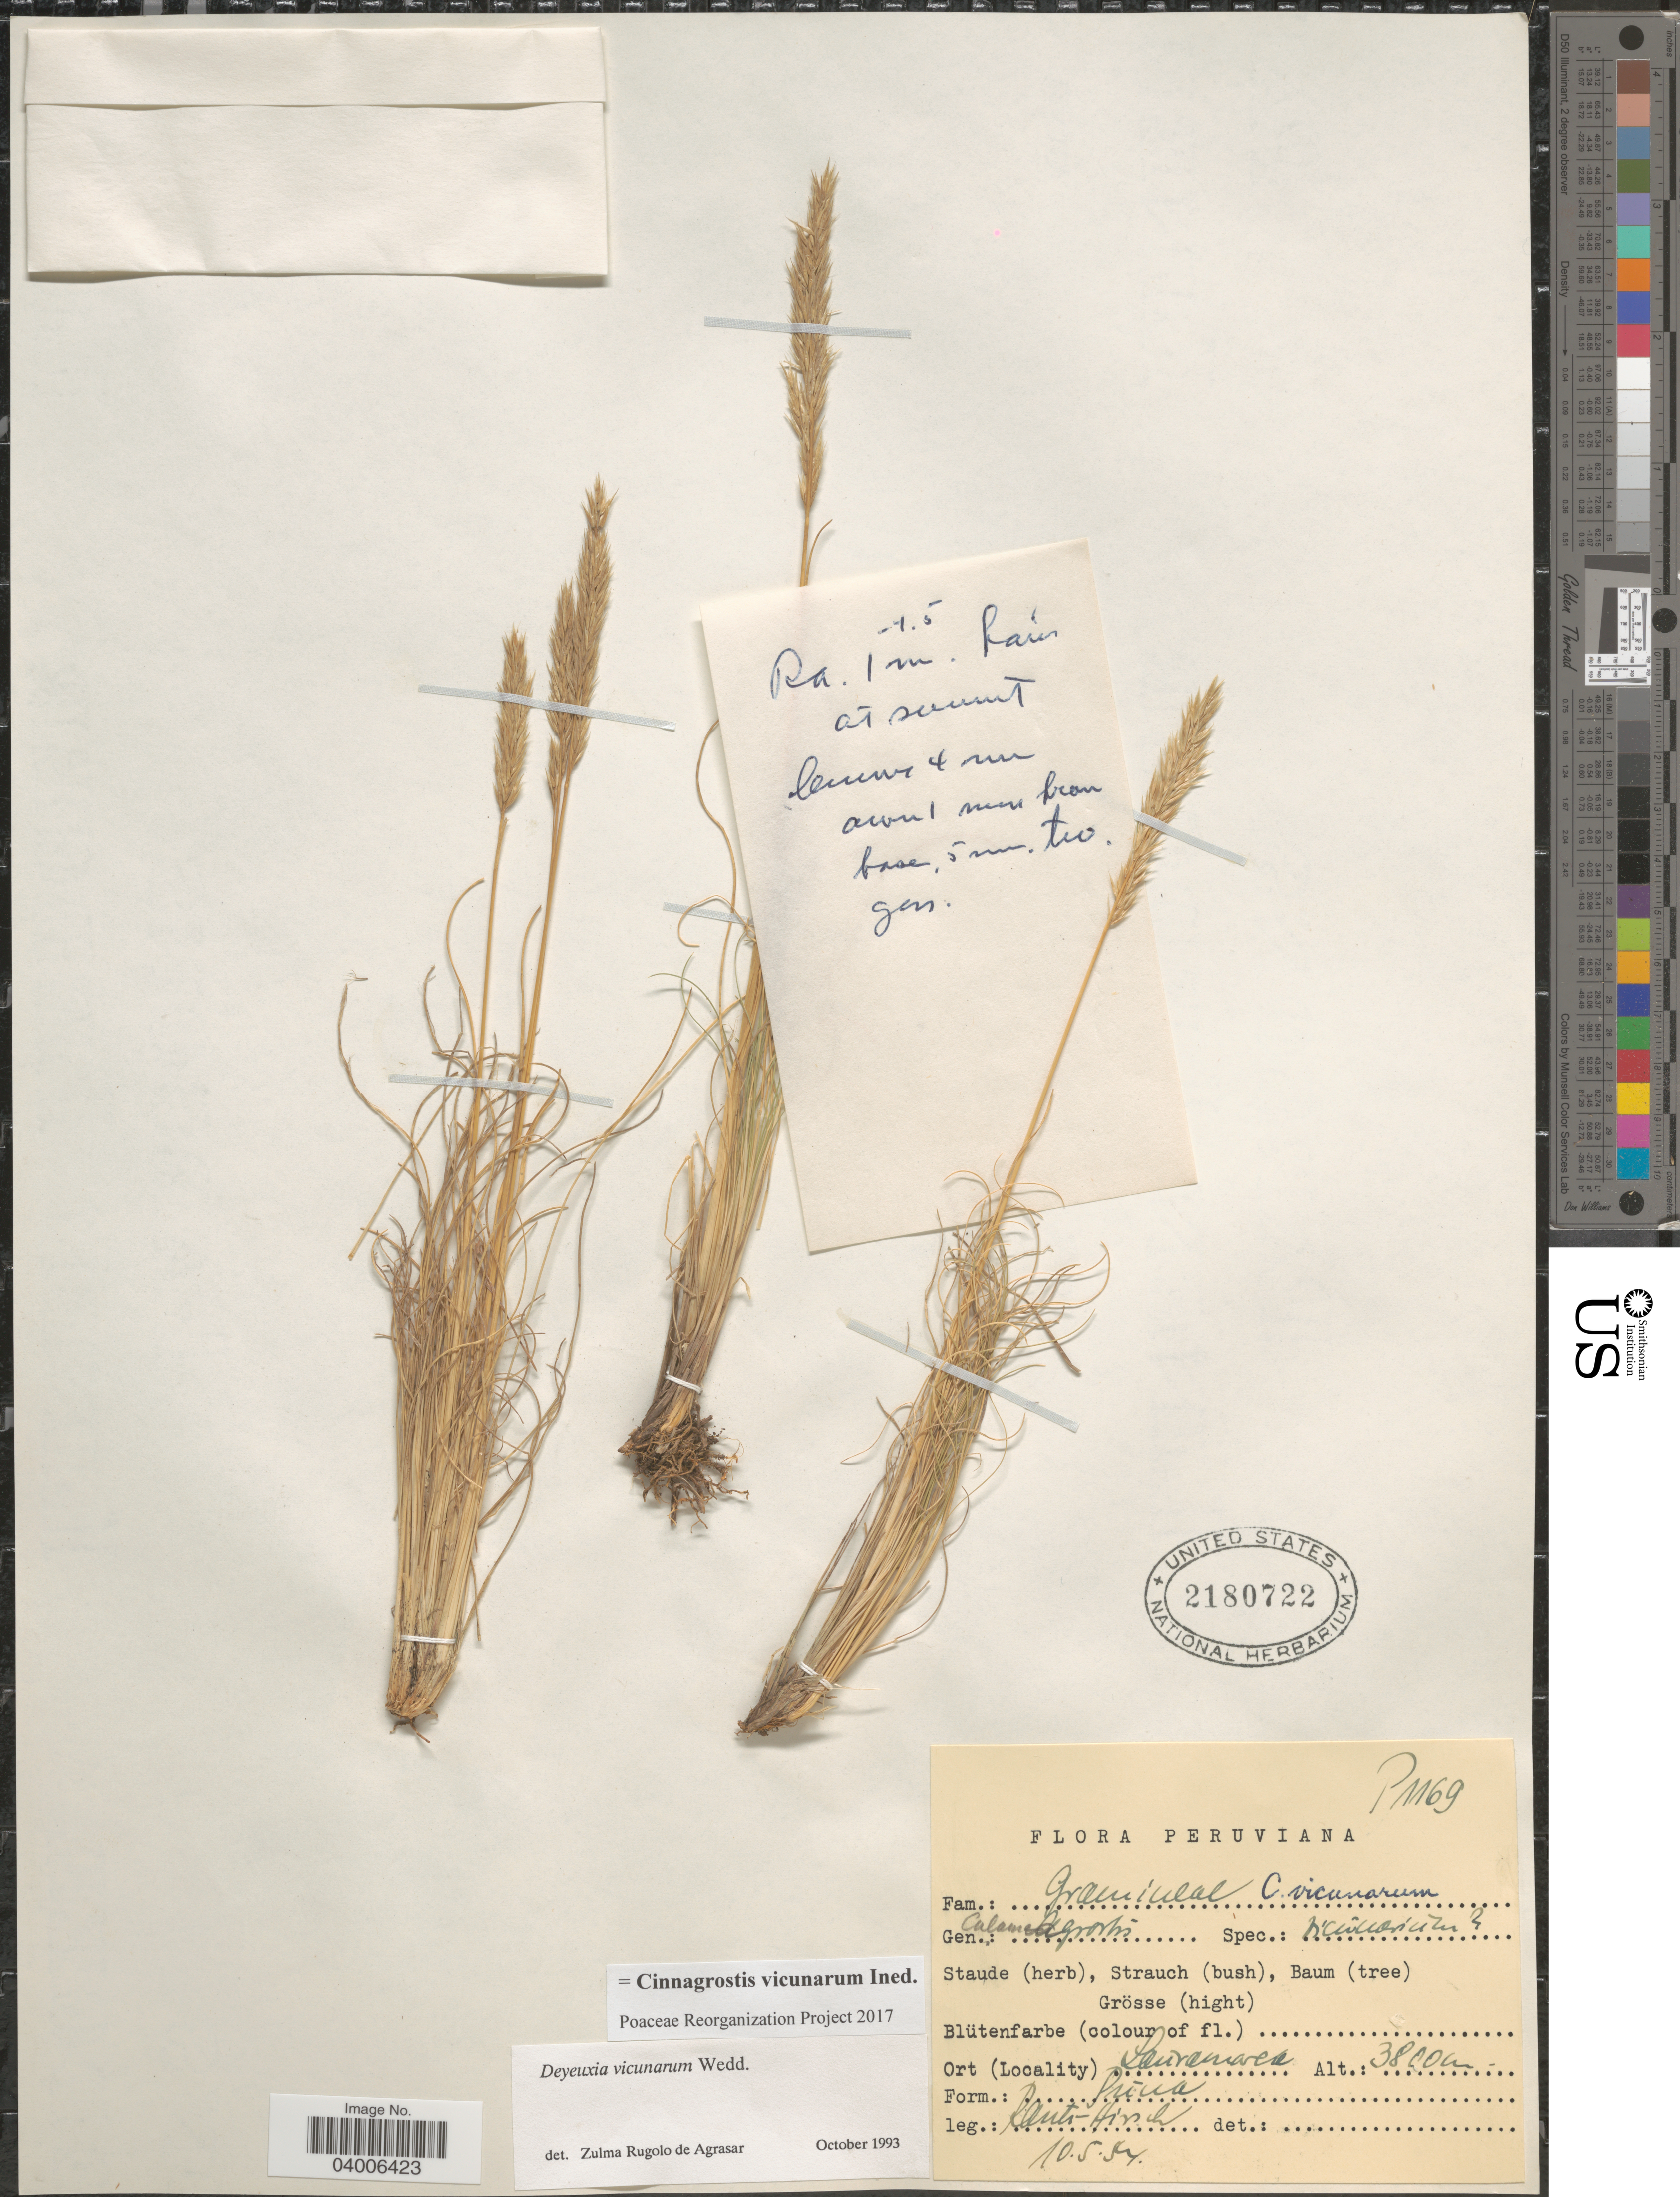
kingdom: Plantae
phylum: Tracheophyta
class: Liliopsida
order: Poales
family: Poaceae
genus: Cinnagrostis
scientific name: Cinnagrostis vicunarum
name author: (Wedd.) P.M. Peterson et al.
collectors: W. Rauh & G. Hirsch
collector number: P1169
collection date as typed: Transcribed d/m/y: 10/5/54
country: Peru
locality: Lauramarca.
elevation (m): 3800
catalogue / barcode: US 2180722